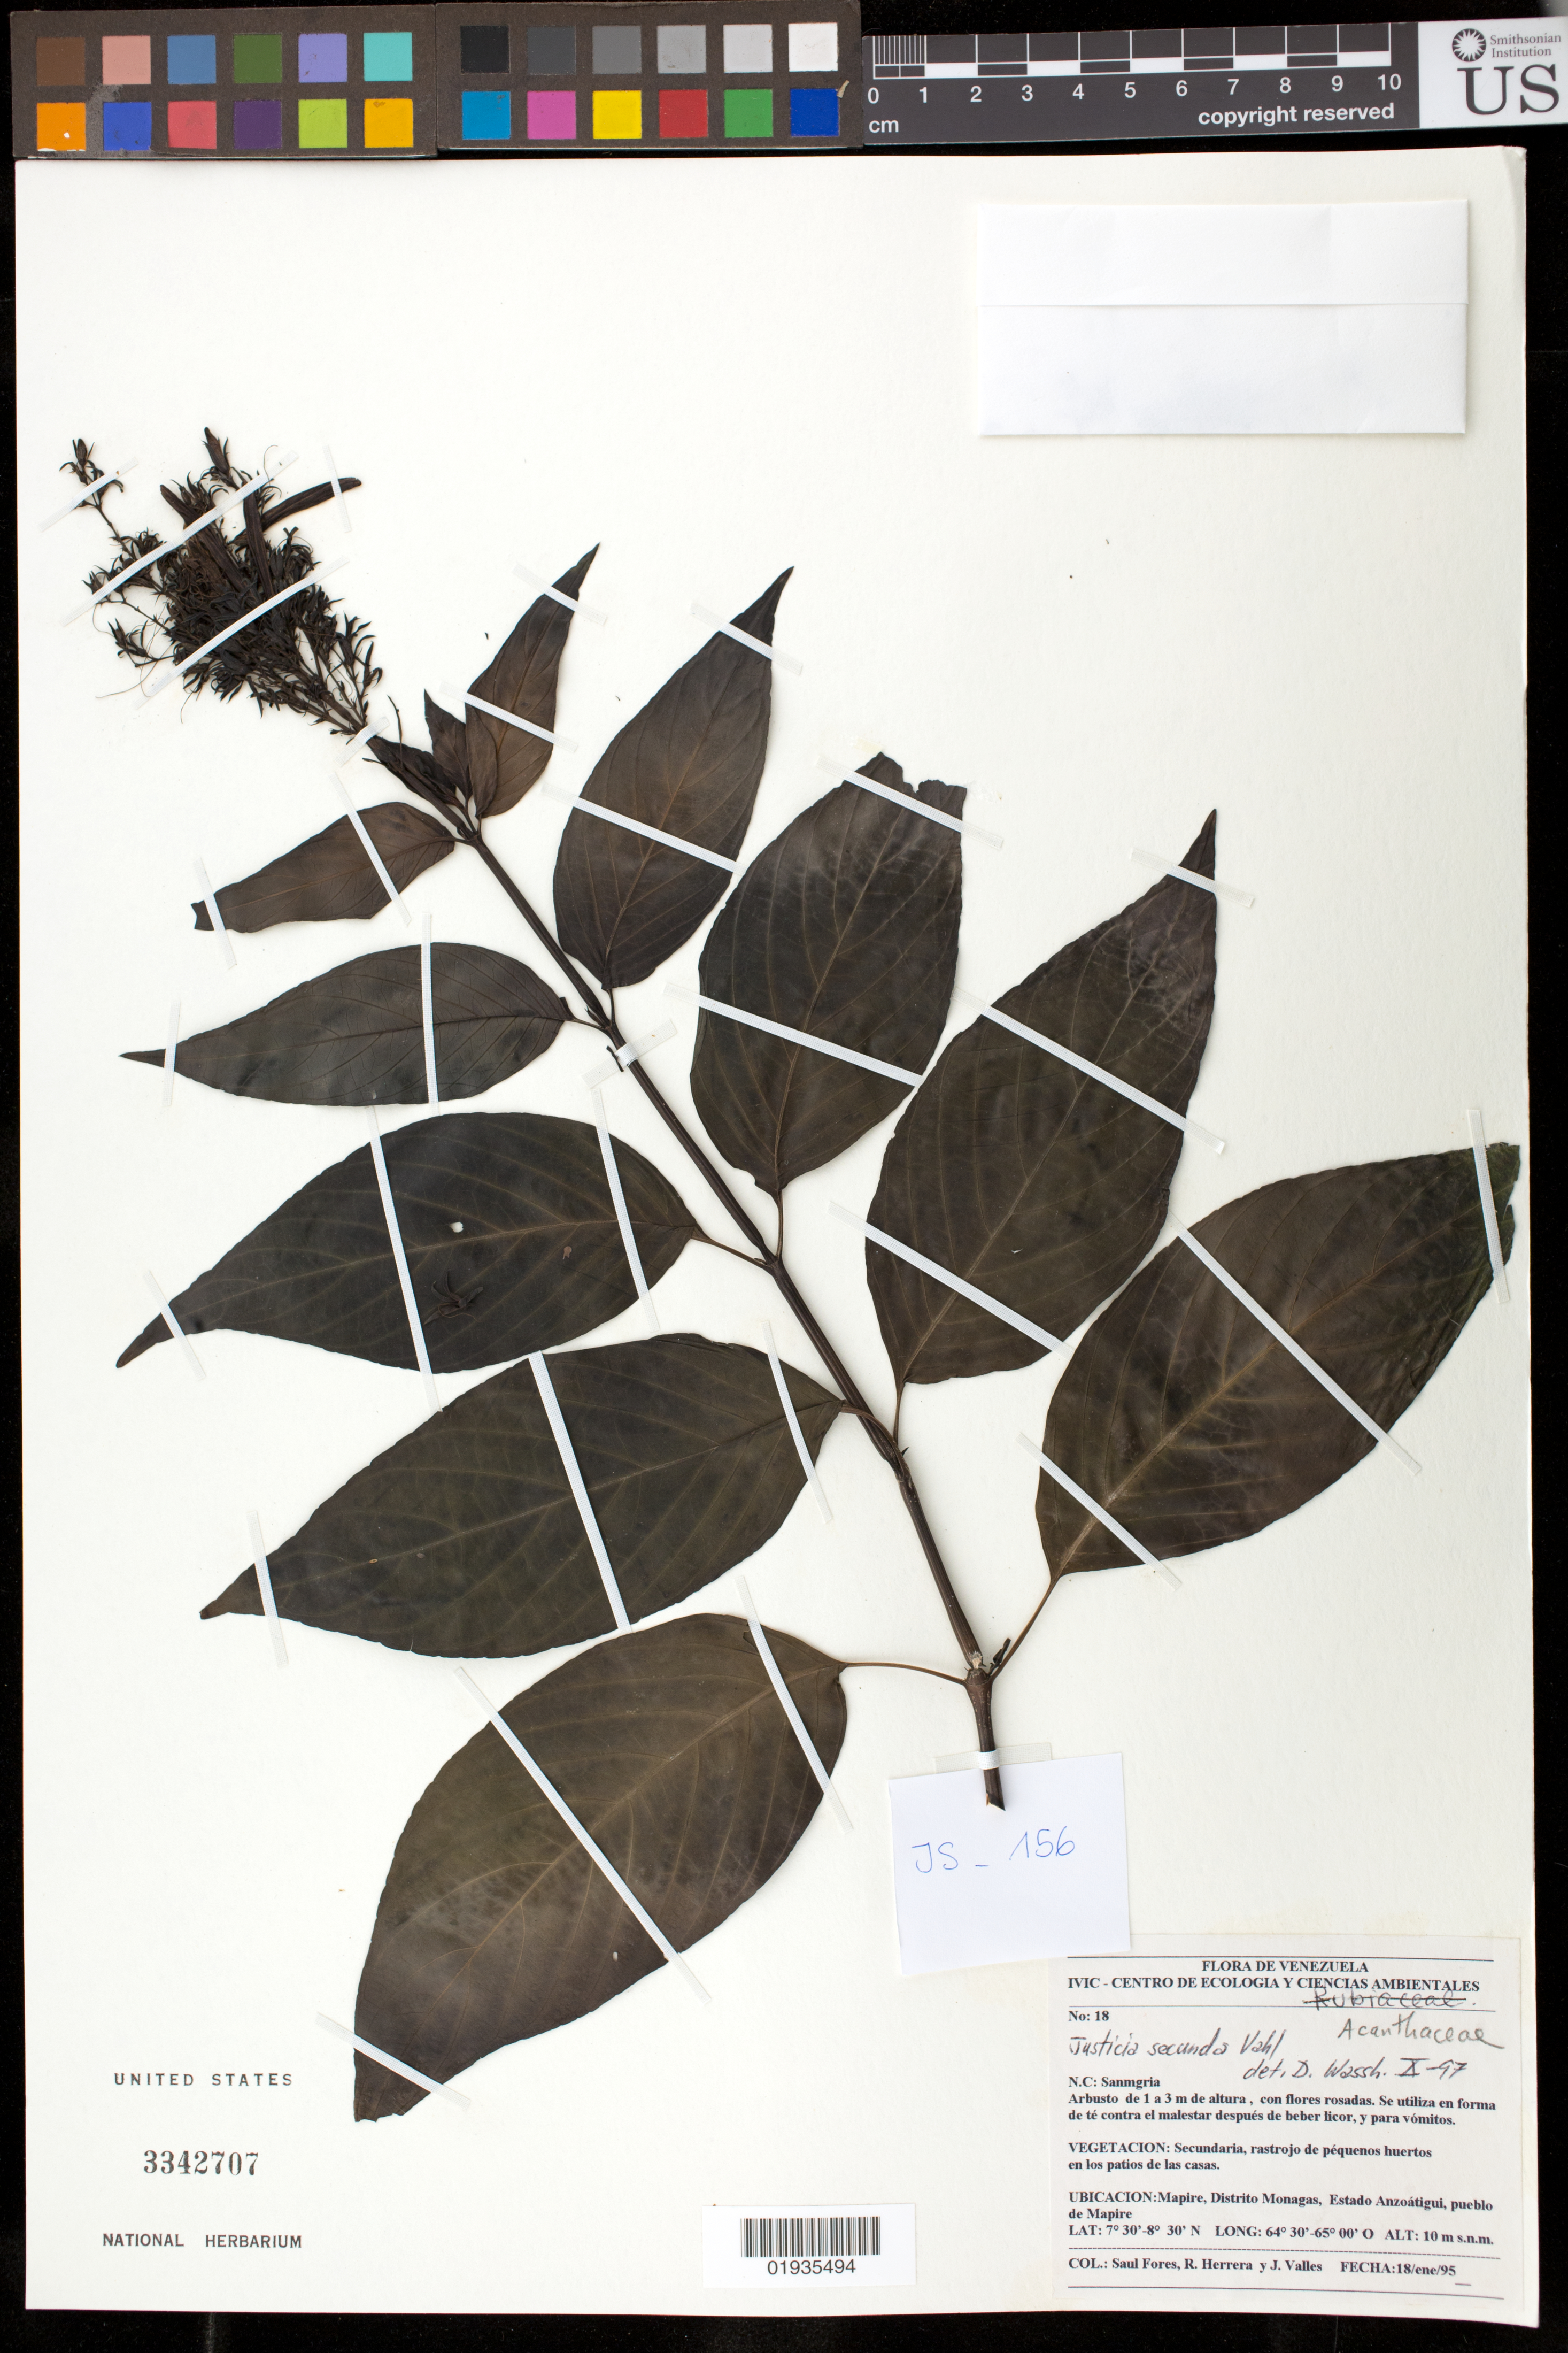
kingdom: Plantae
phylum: Tracheophyta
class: Magnoliopsida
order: Lamiales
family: Acanthaceae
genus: Justicia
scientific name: Justicia secunda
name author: Vahl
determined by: Wasshausen, Dieter C., (BOT), Smithsonian Institution - National Museum of Natural History (UNITED STATES)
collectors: S. Fores, R. Herrera & J. Valles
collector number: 18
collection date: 1995-01-18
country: Venezuela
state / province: Anzoategui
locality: Mapire, Distrito Monagas, pueblo de Mapire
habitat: Secondario, rastrojo de péquenos huertos en los patios de las casas.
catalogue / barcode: US 3342707